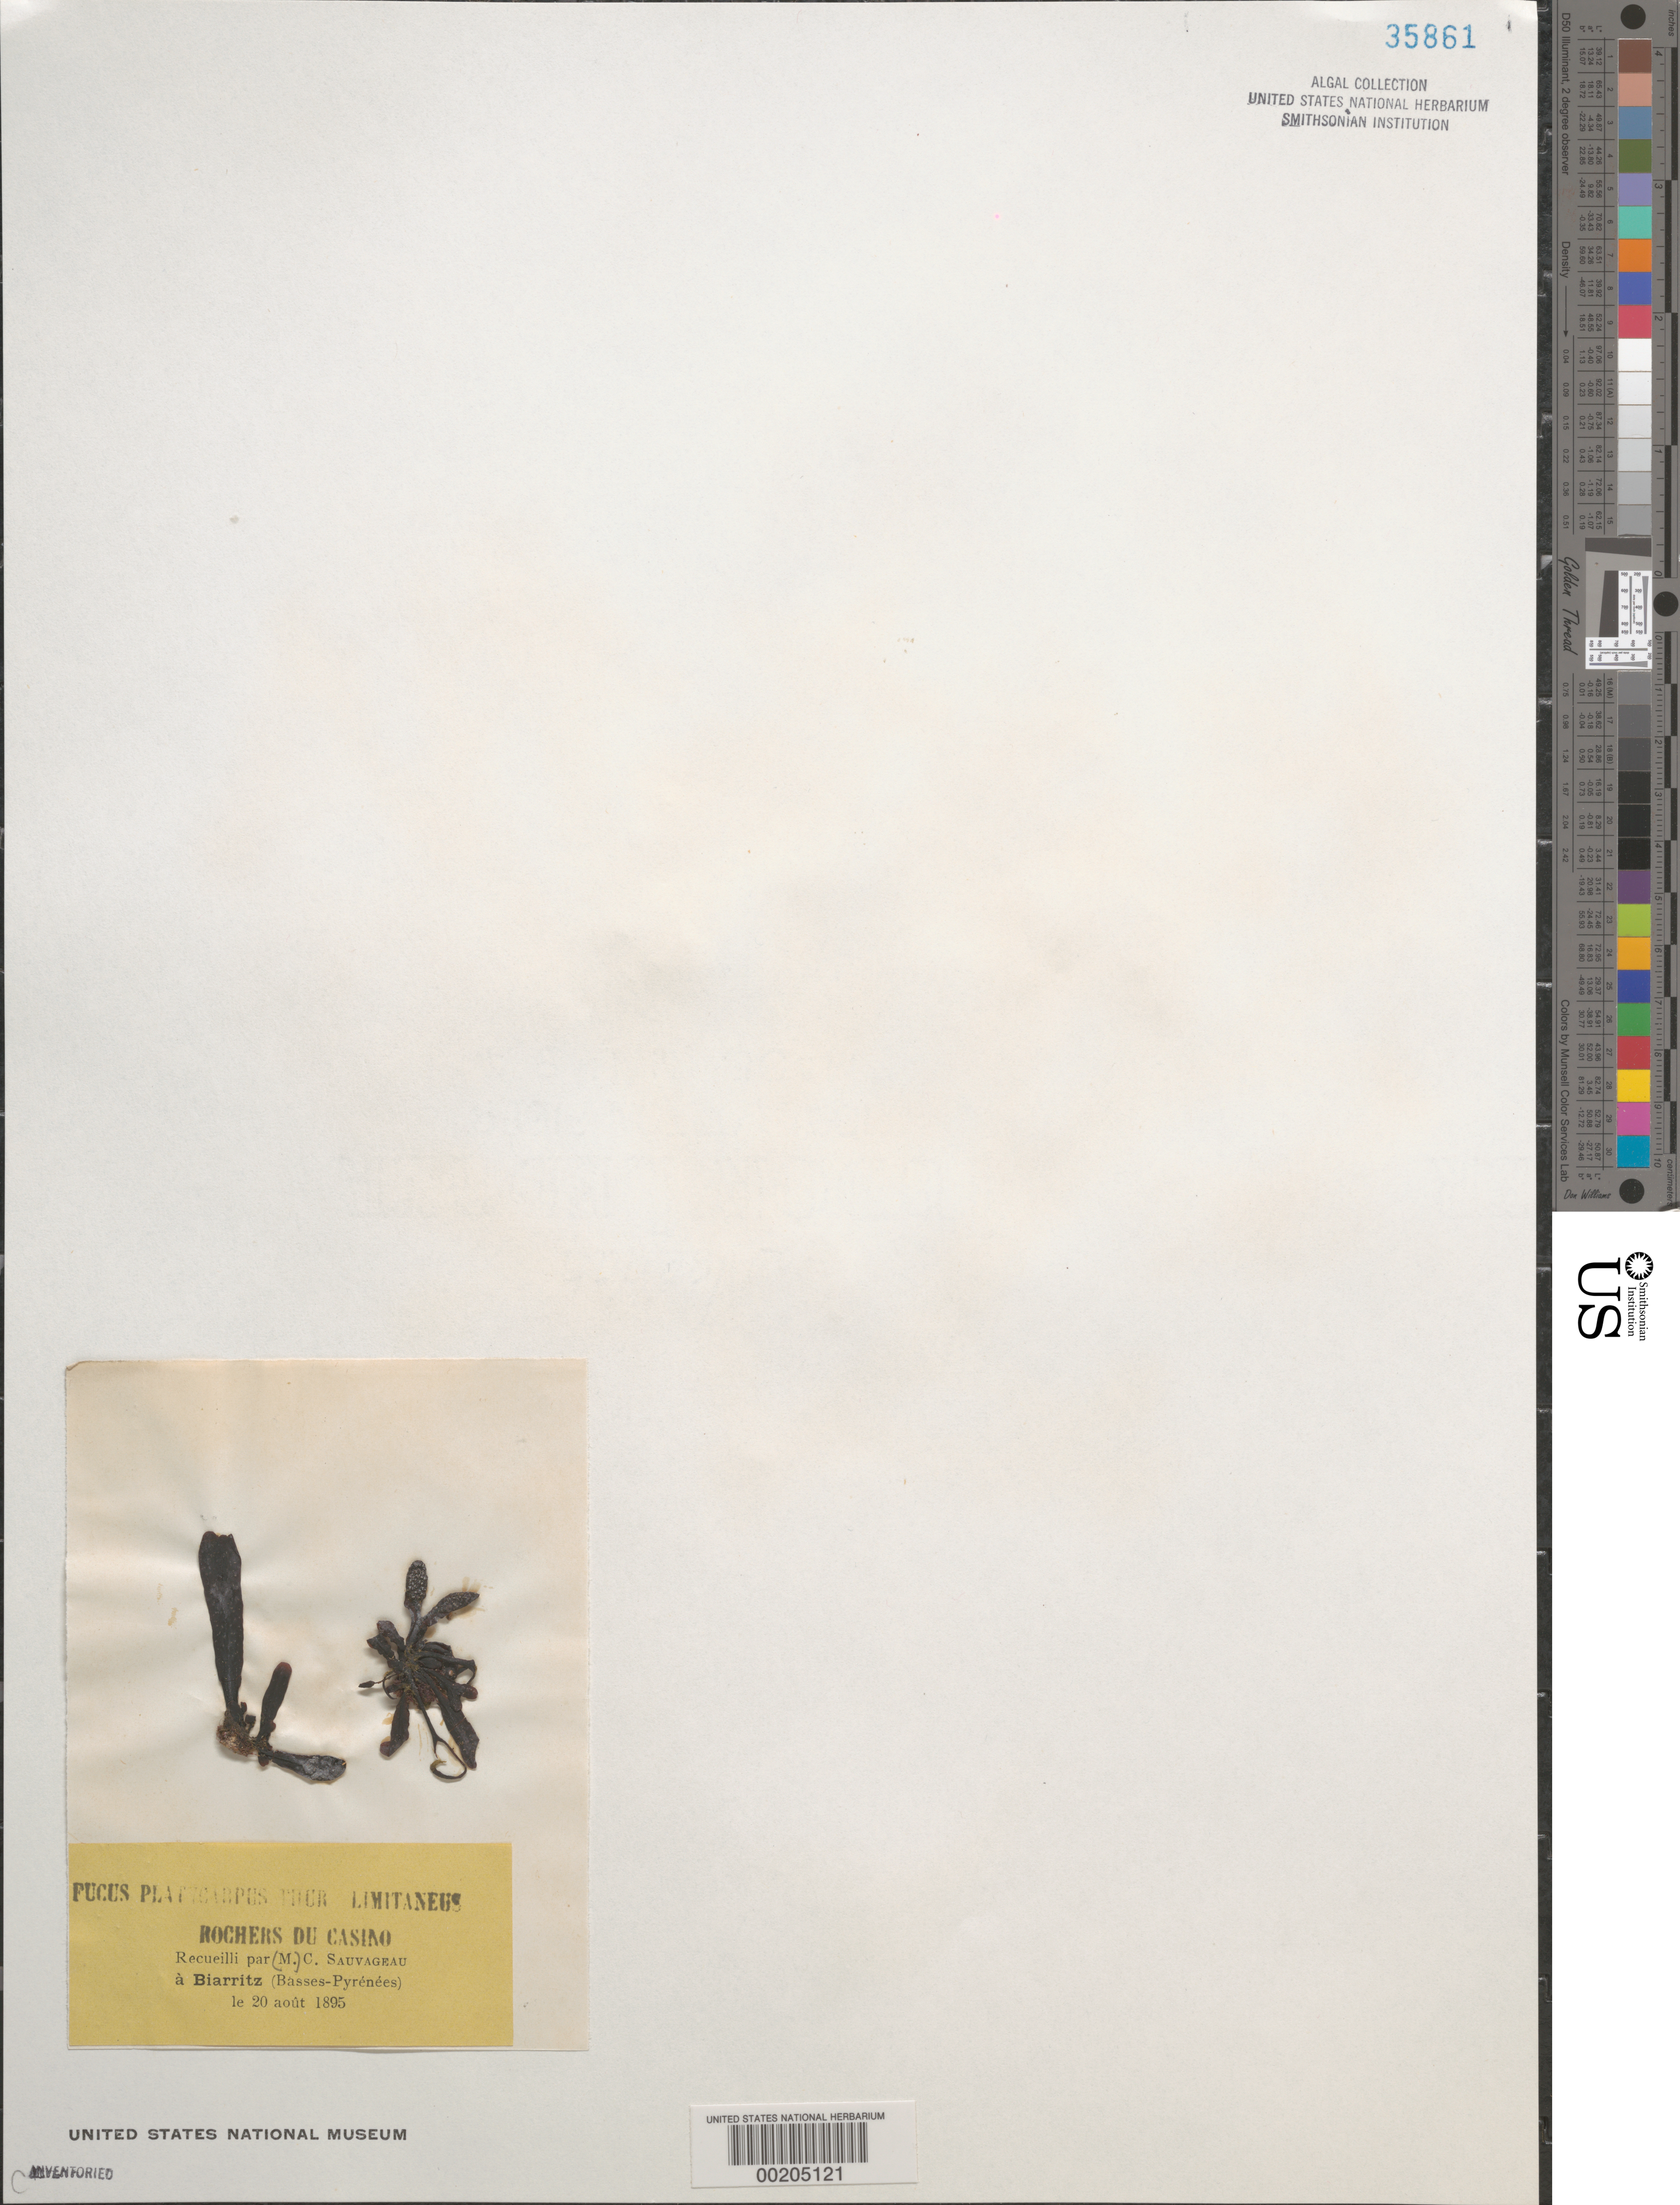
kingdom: Chromista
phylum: Ochrophyta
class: Phaeophyceae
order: Fucales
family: Fucaceae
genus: Fucus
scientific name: Fucus macroguiryi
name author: Almeida et al.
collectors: C. F. Sauvageau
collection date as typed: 20 Aug 1895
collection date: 1895-08-20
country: France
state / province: Nouvelle-Aquitaine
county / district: Pyrénées-Atlantiques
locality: Biarritz, Casino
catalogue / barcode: US 35861